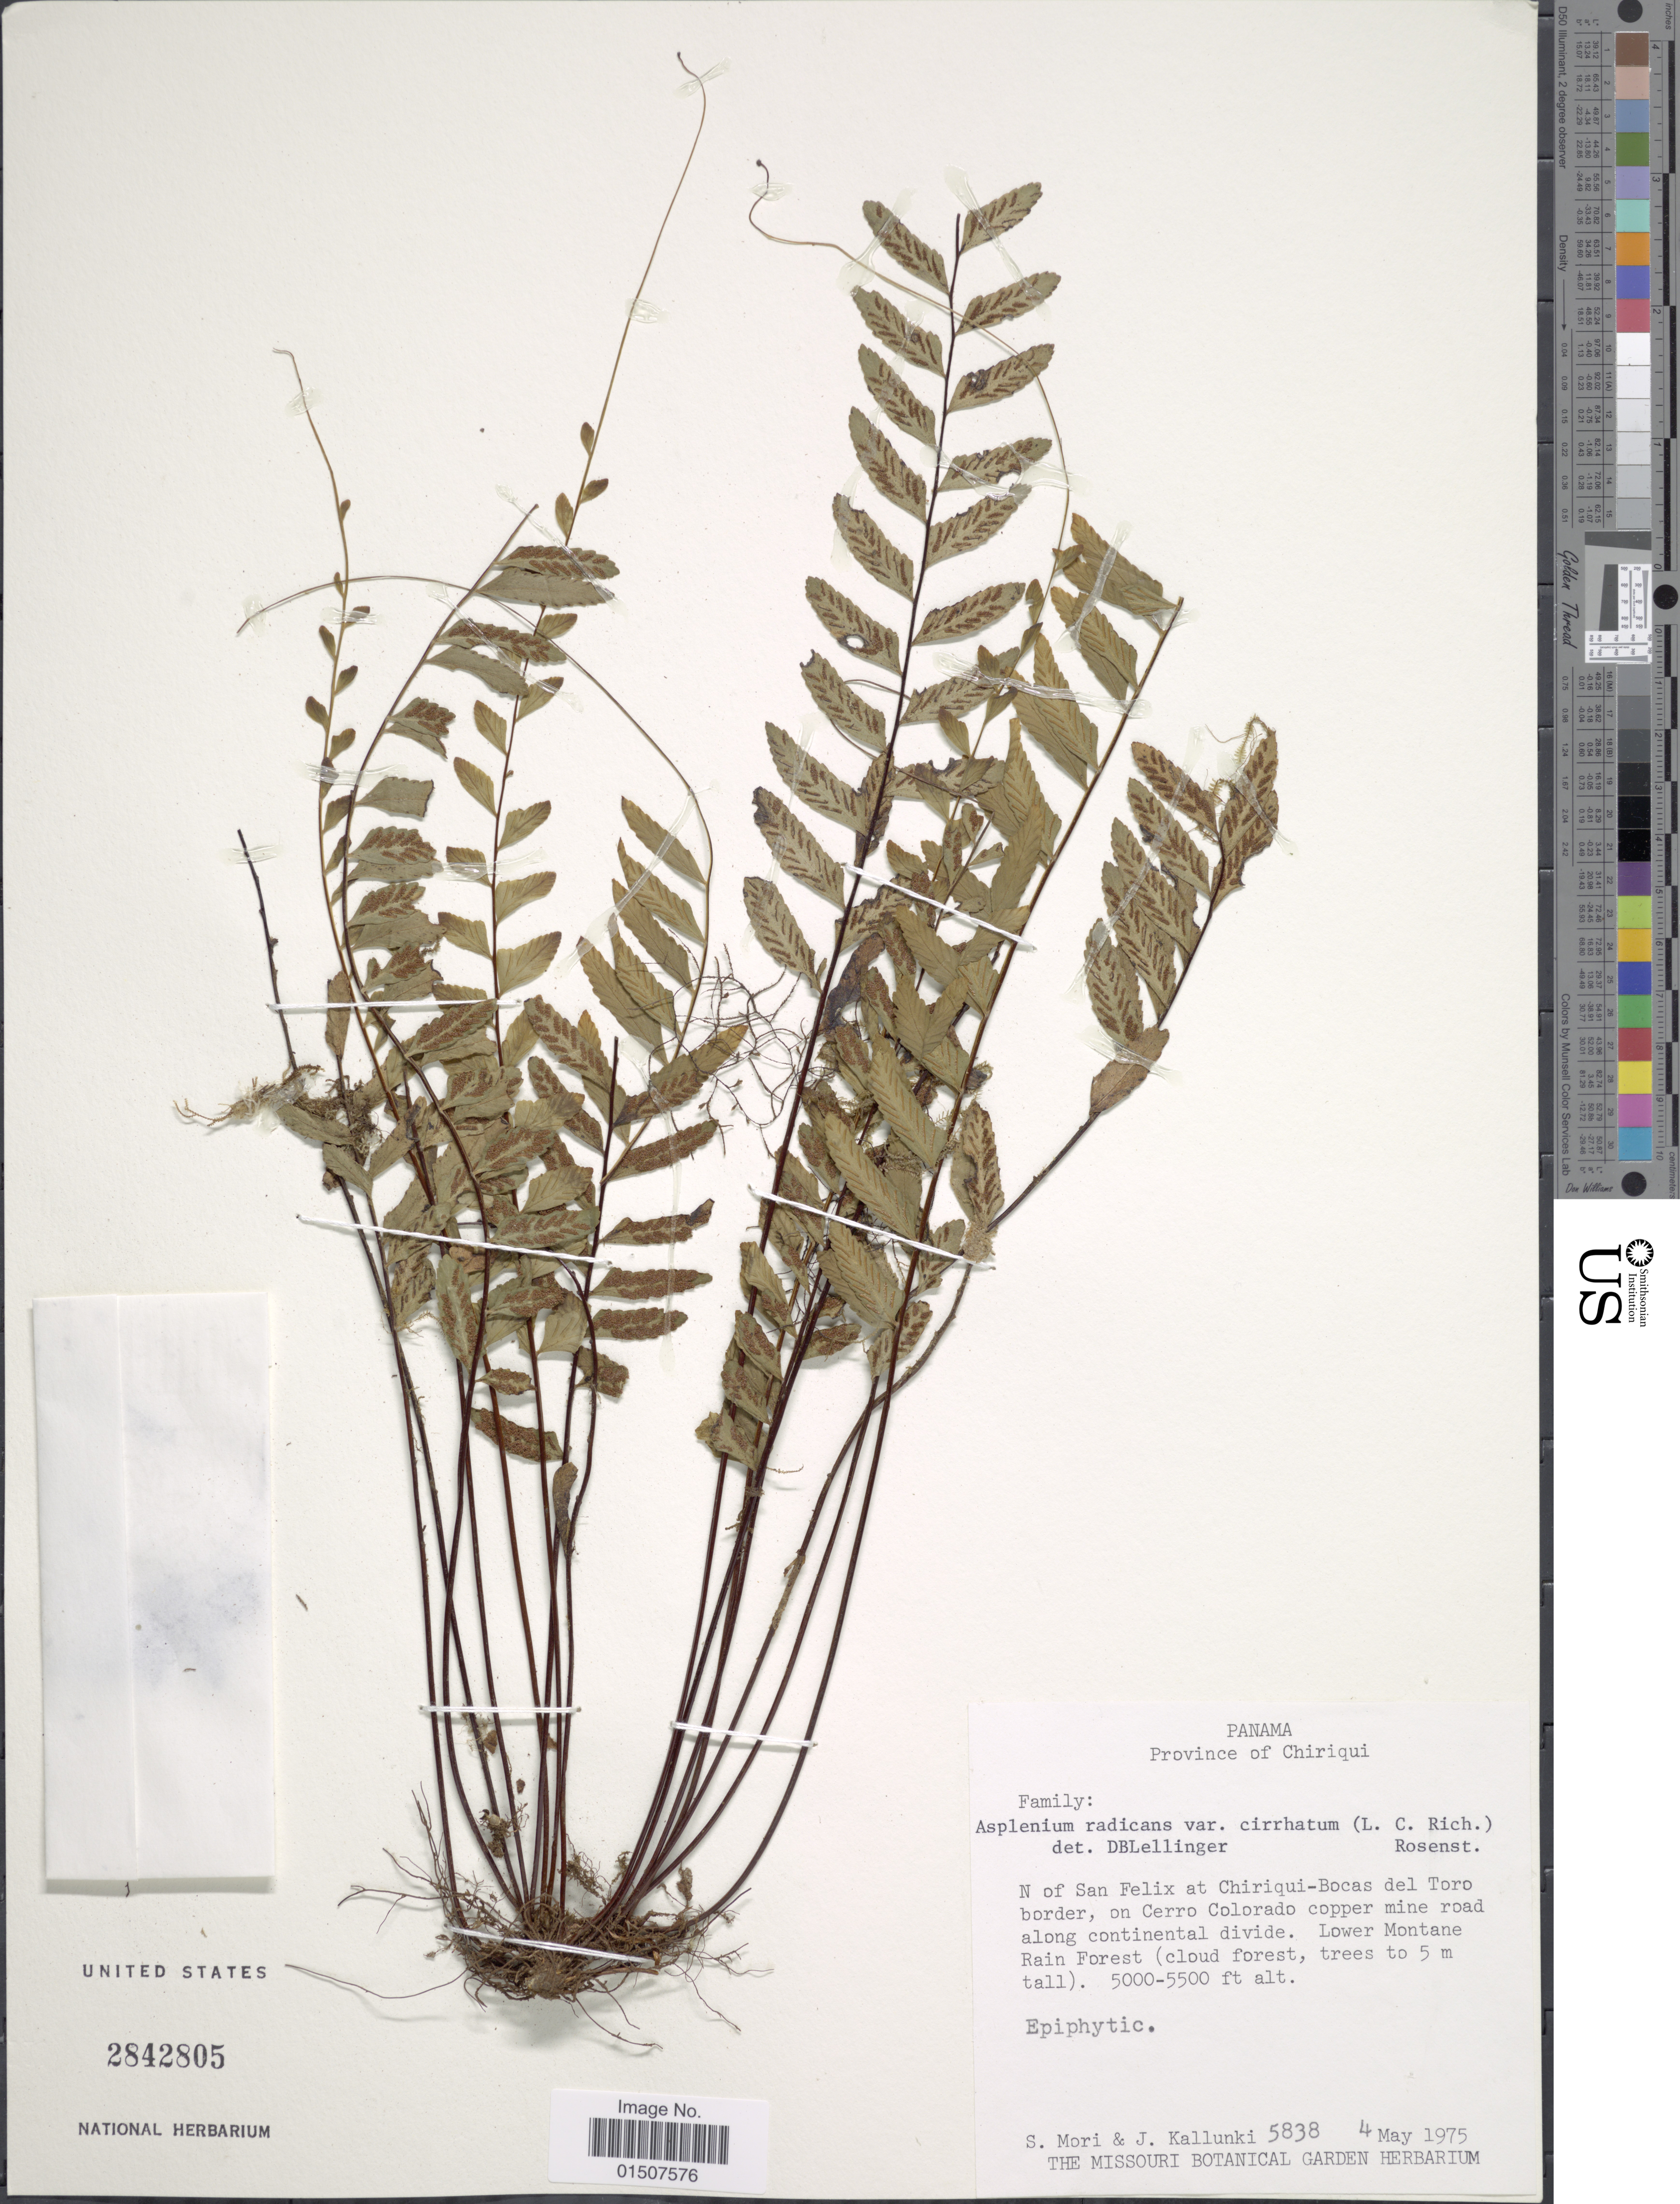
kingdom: Plantae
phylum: Tracheophyta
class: Polypodiopsida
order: Polypodiales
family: Aspleniaceae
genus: Asplenium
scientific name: Asplenium radicans var. cirrhatum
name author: (Rich. ex Willd.) Rosenst.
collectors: S. Mori & J. Kallunki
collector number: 5838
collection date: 1975-05-04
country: Panama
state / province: Chiriqui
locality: N of San Felix at Chiriqui-Bocas del Toro border, on Cerro Colorado copper mine road along continental divide. Lower Montane Rain Forest ( cloud forest, trees to 5 m tall).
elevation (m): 1524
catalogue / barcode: US 2842805